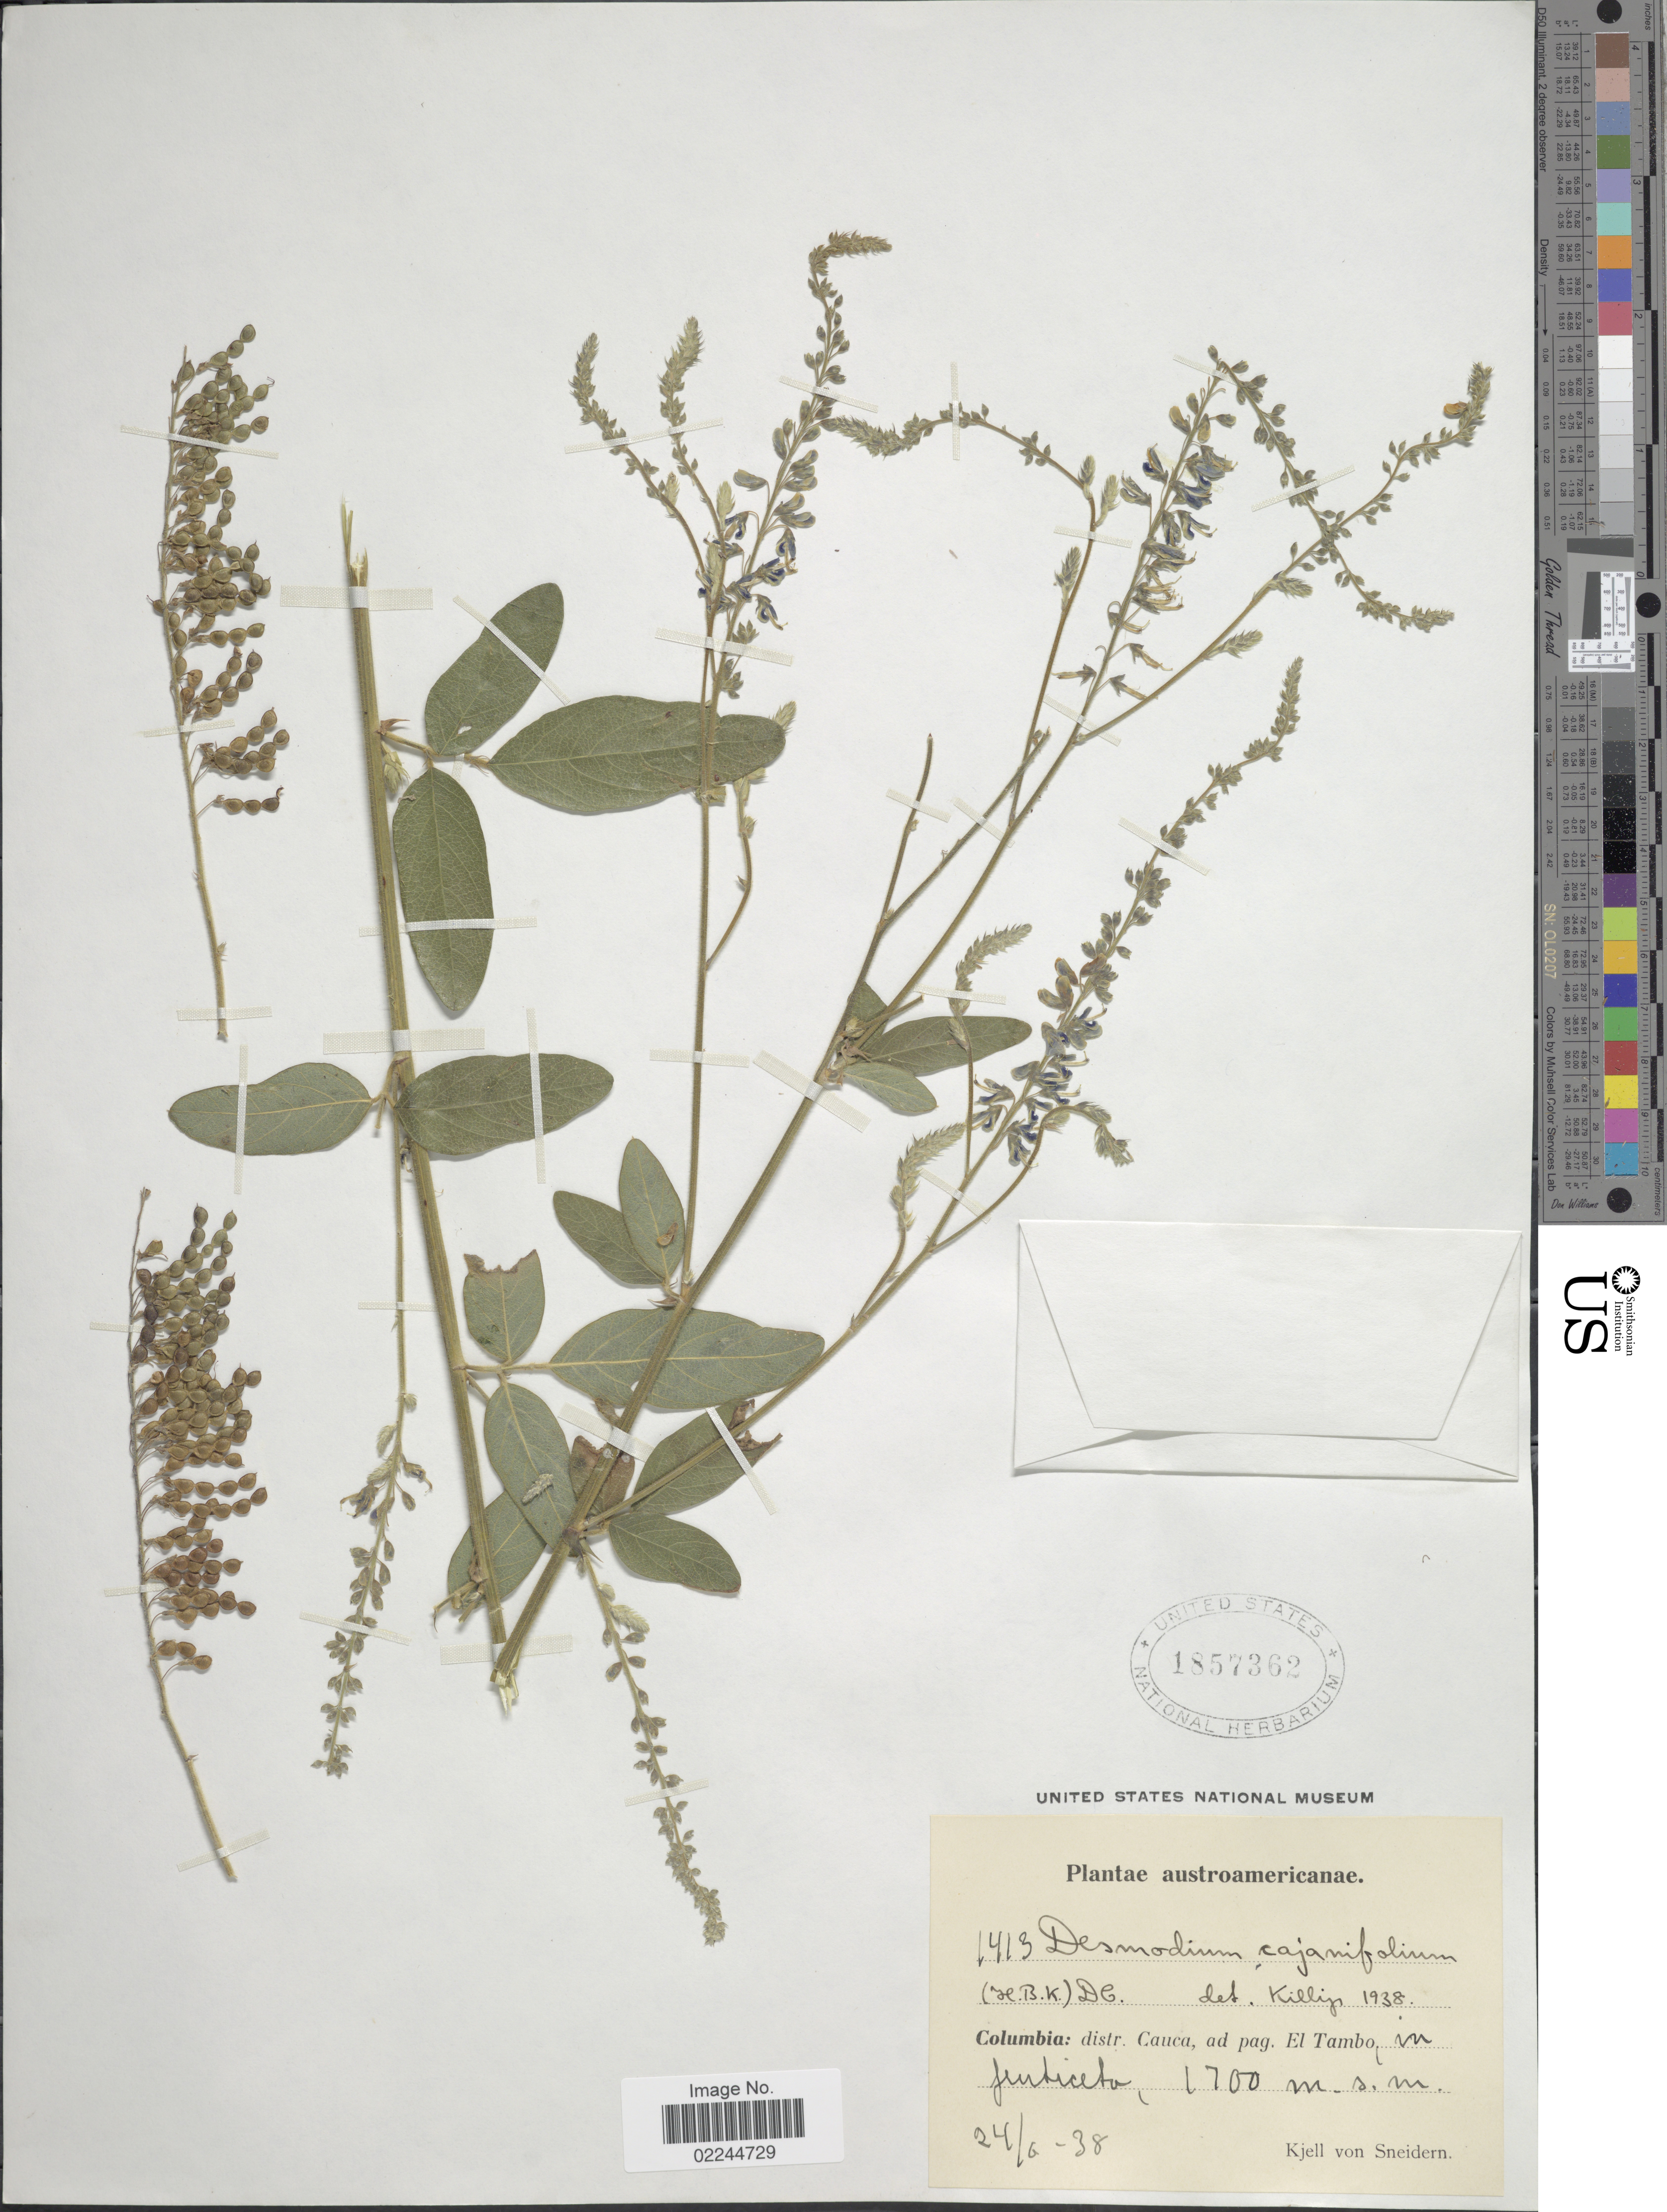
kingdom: Plantae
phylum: Tracheophyta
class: Magnoliopsida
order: Fabales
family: Fabaceae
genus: Desmodium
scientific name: Desmodium cajanifolium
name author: (Kunth) DC.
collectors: K. von Sneidern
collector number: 1413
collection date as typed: Transcribed d/m/y: 24/6/38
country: Colombia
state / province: Cauca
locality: Austroamericanae, ad pag. El Tambo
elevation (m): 1700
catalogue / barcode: US 1857362